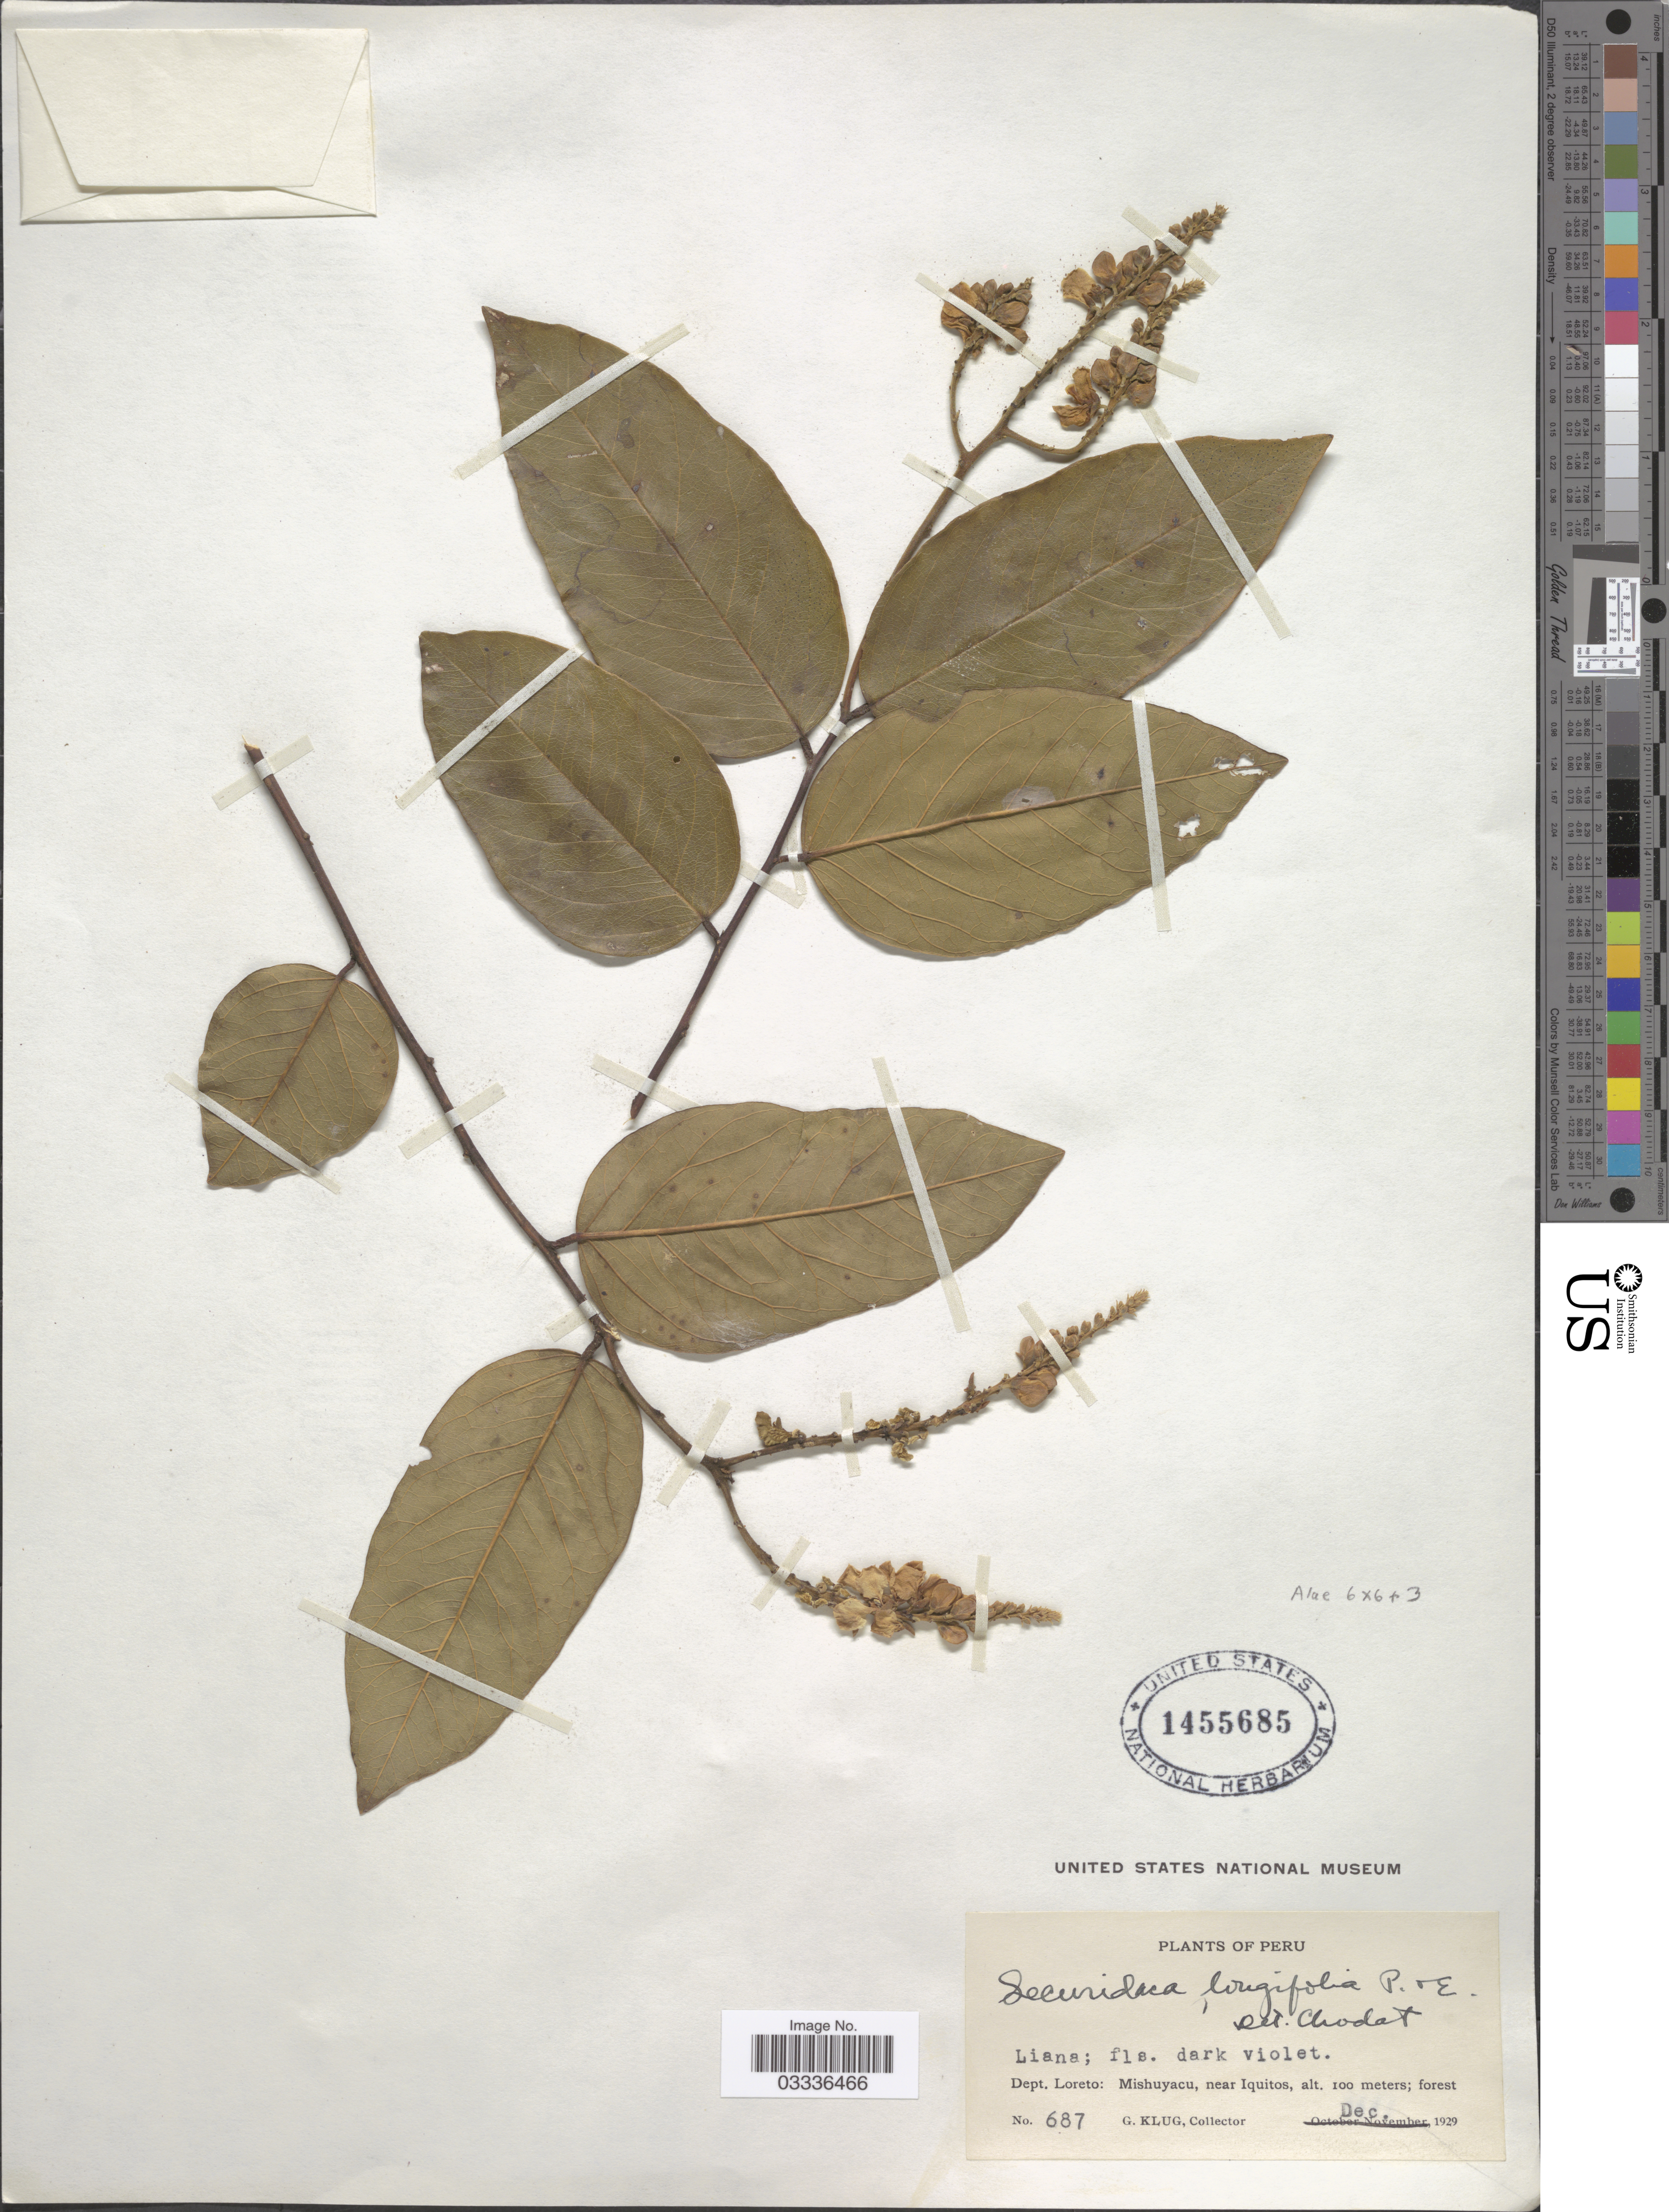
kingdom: Plantae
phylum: Tracheophyta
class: Magnoliopsida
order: Fabales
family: Polygalaceae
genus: Securidaca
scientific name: Securidaca longifolia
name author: Poepp. & Endl.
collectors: G. Klug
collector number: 687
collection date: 1929-12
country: Peru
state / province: Loreto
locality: Dept. Loreto: Mishuyacu, near Iquitos.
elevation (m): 100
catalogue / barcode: US 1455685